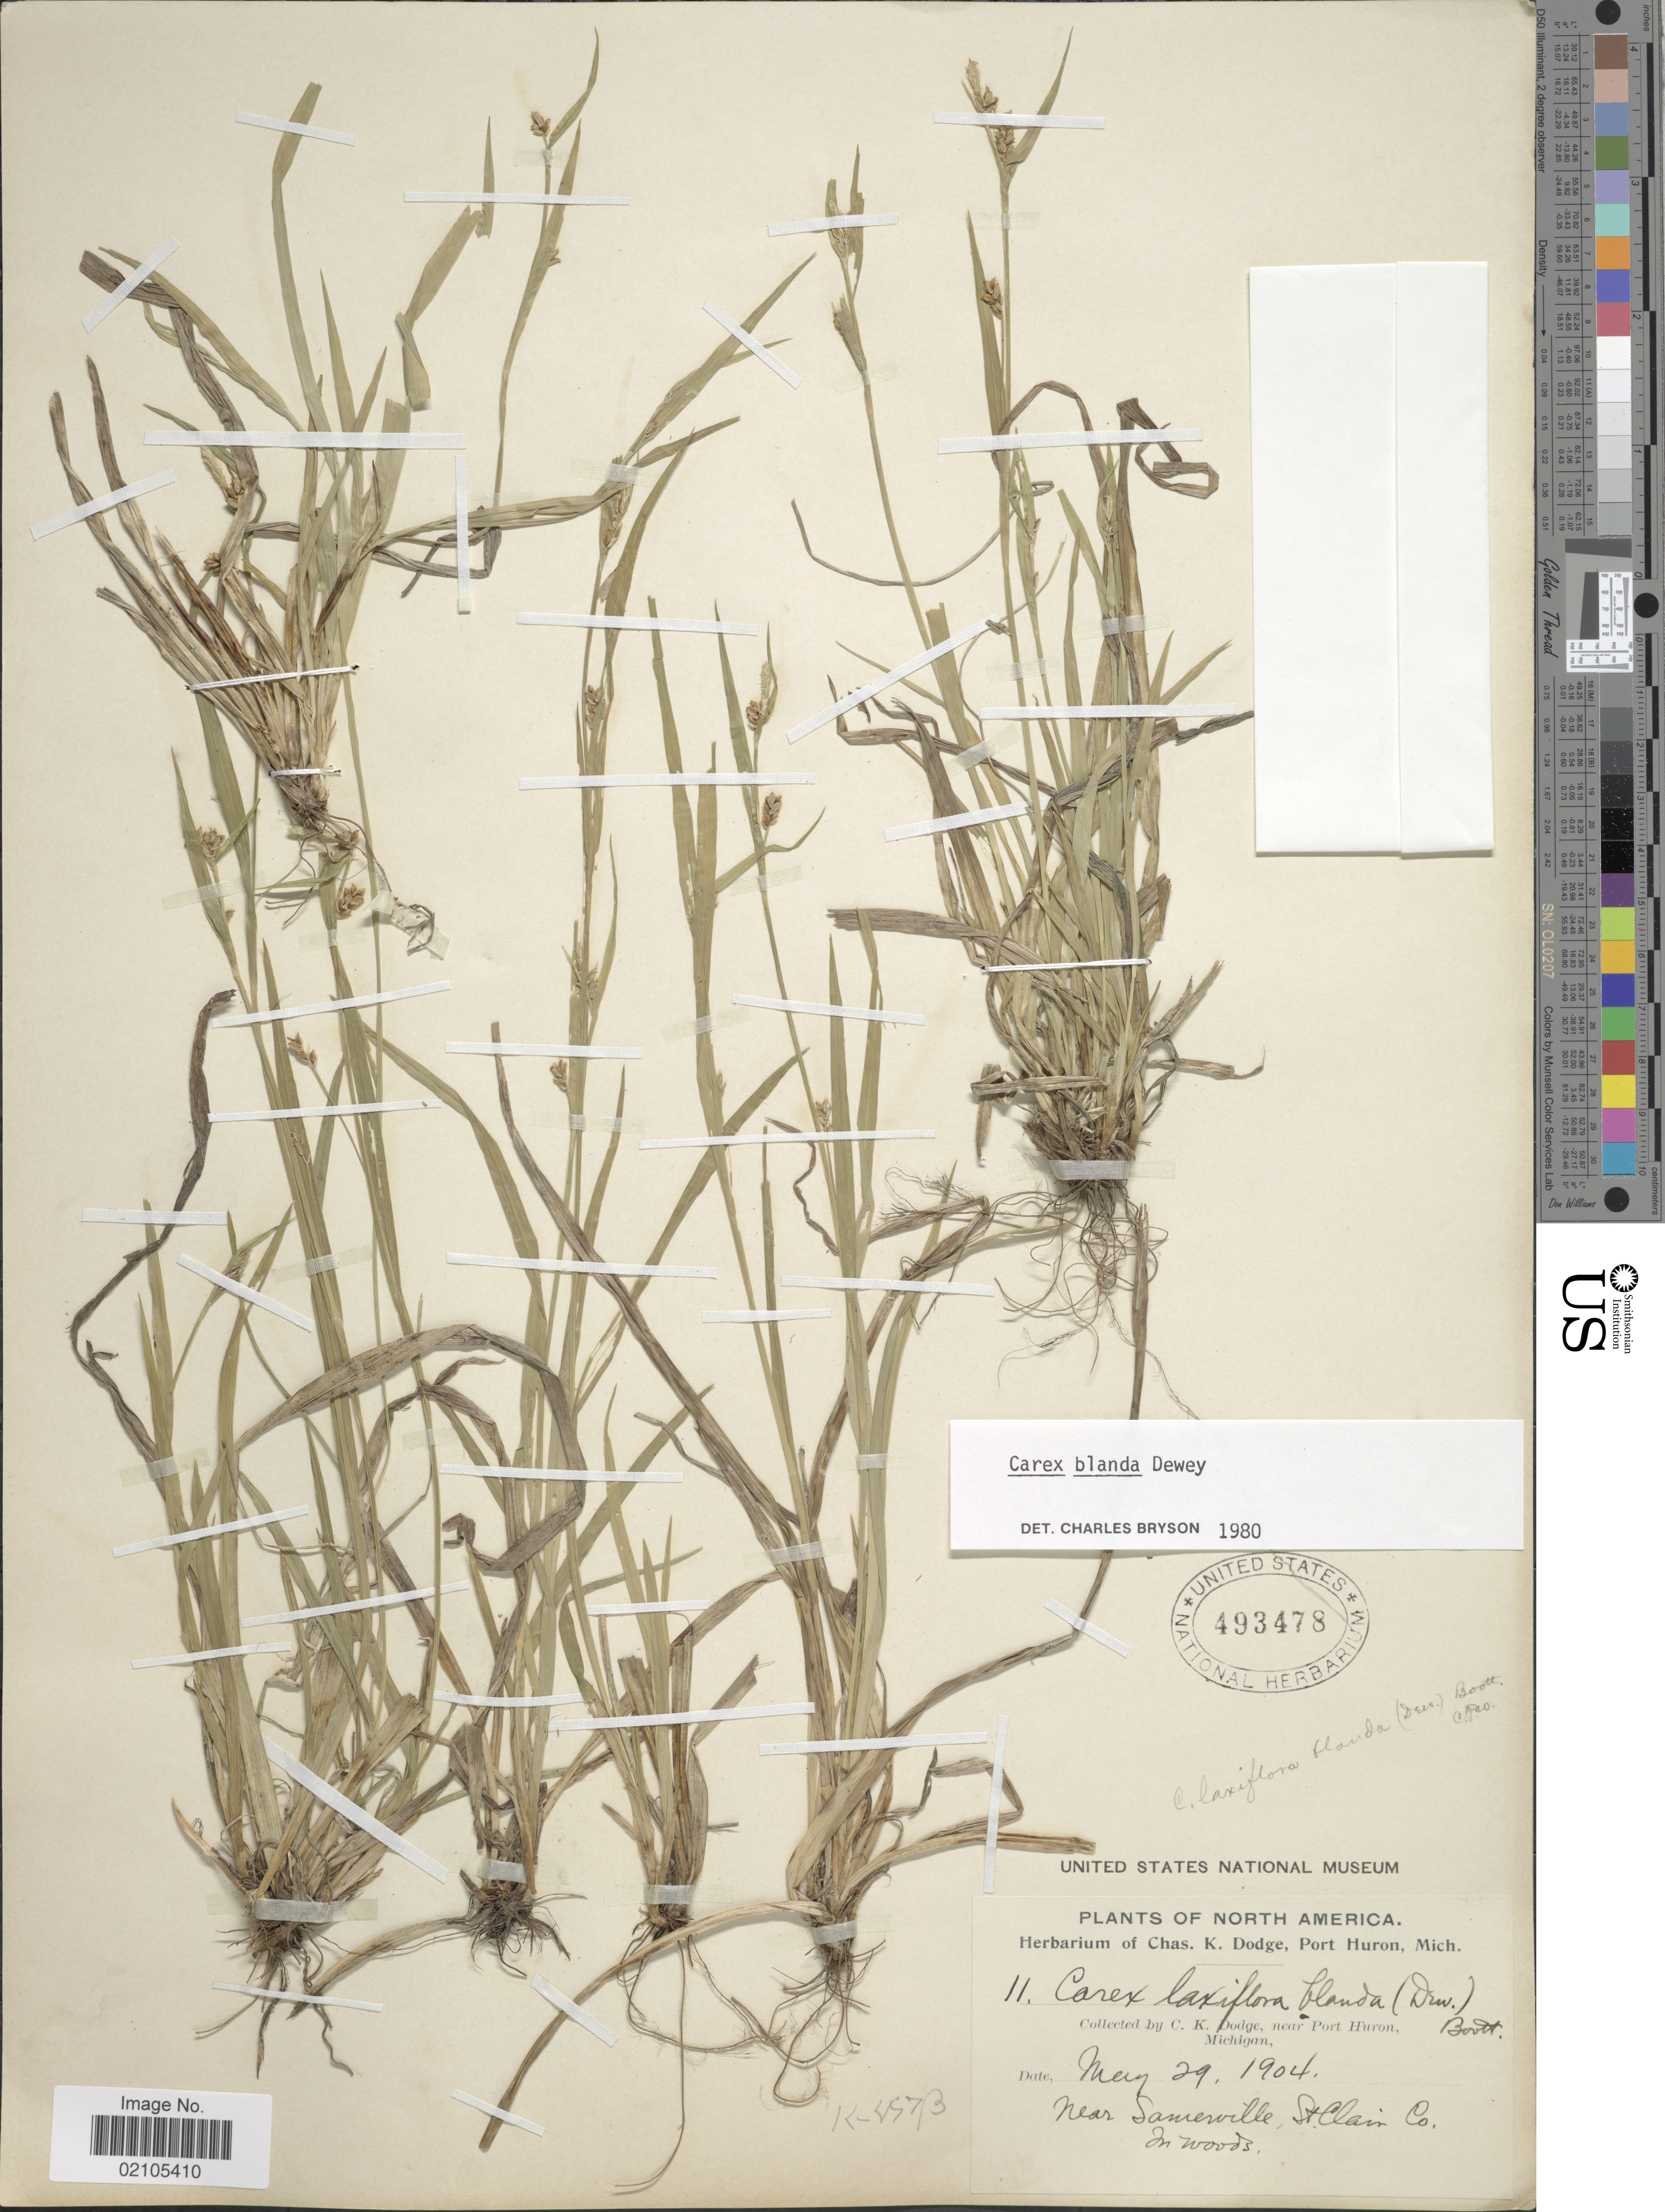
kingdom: Plantae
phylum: Tracheophyta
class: Liliopsida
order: Poales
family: Cyperaceae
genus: Carex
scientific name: Carex blanda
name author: Dewey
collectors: C. K. Dodge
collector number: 11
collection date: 1904-05-29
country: United States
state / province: Michigan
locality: Near Port Huron. Near Somerville, St. Clair Co. In woods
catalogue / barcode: US 493478